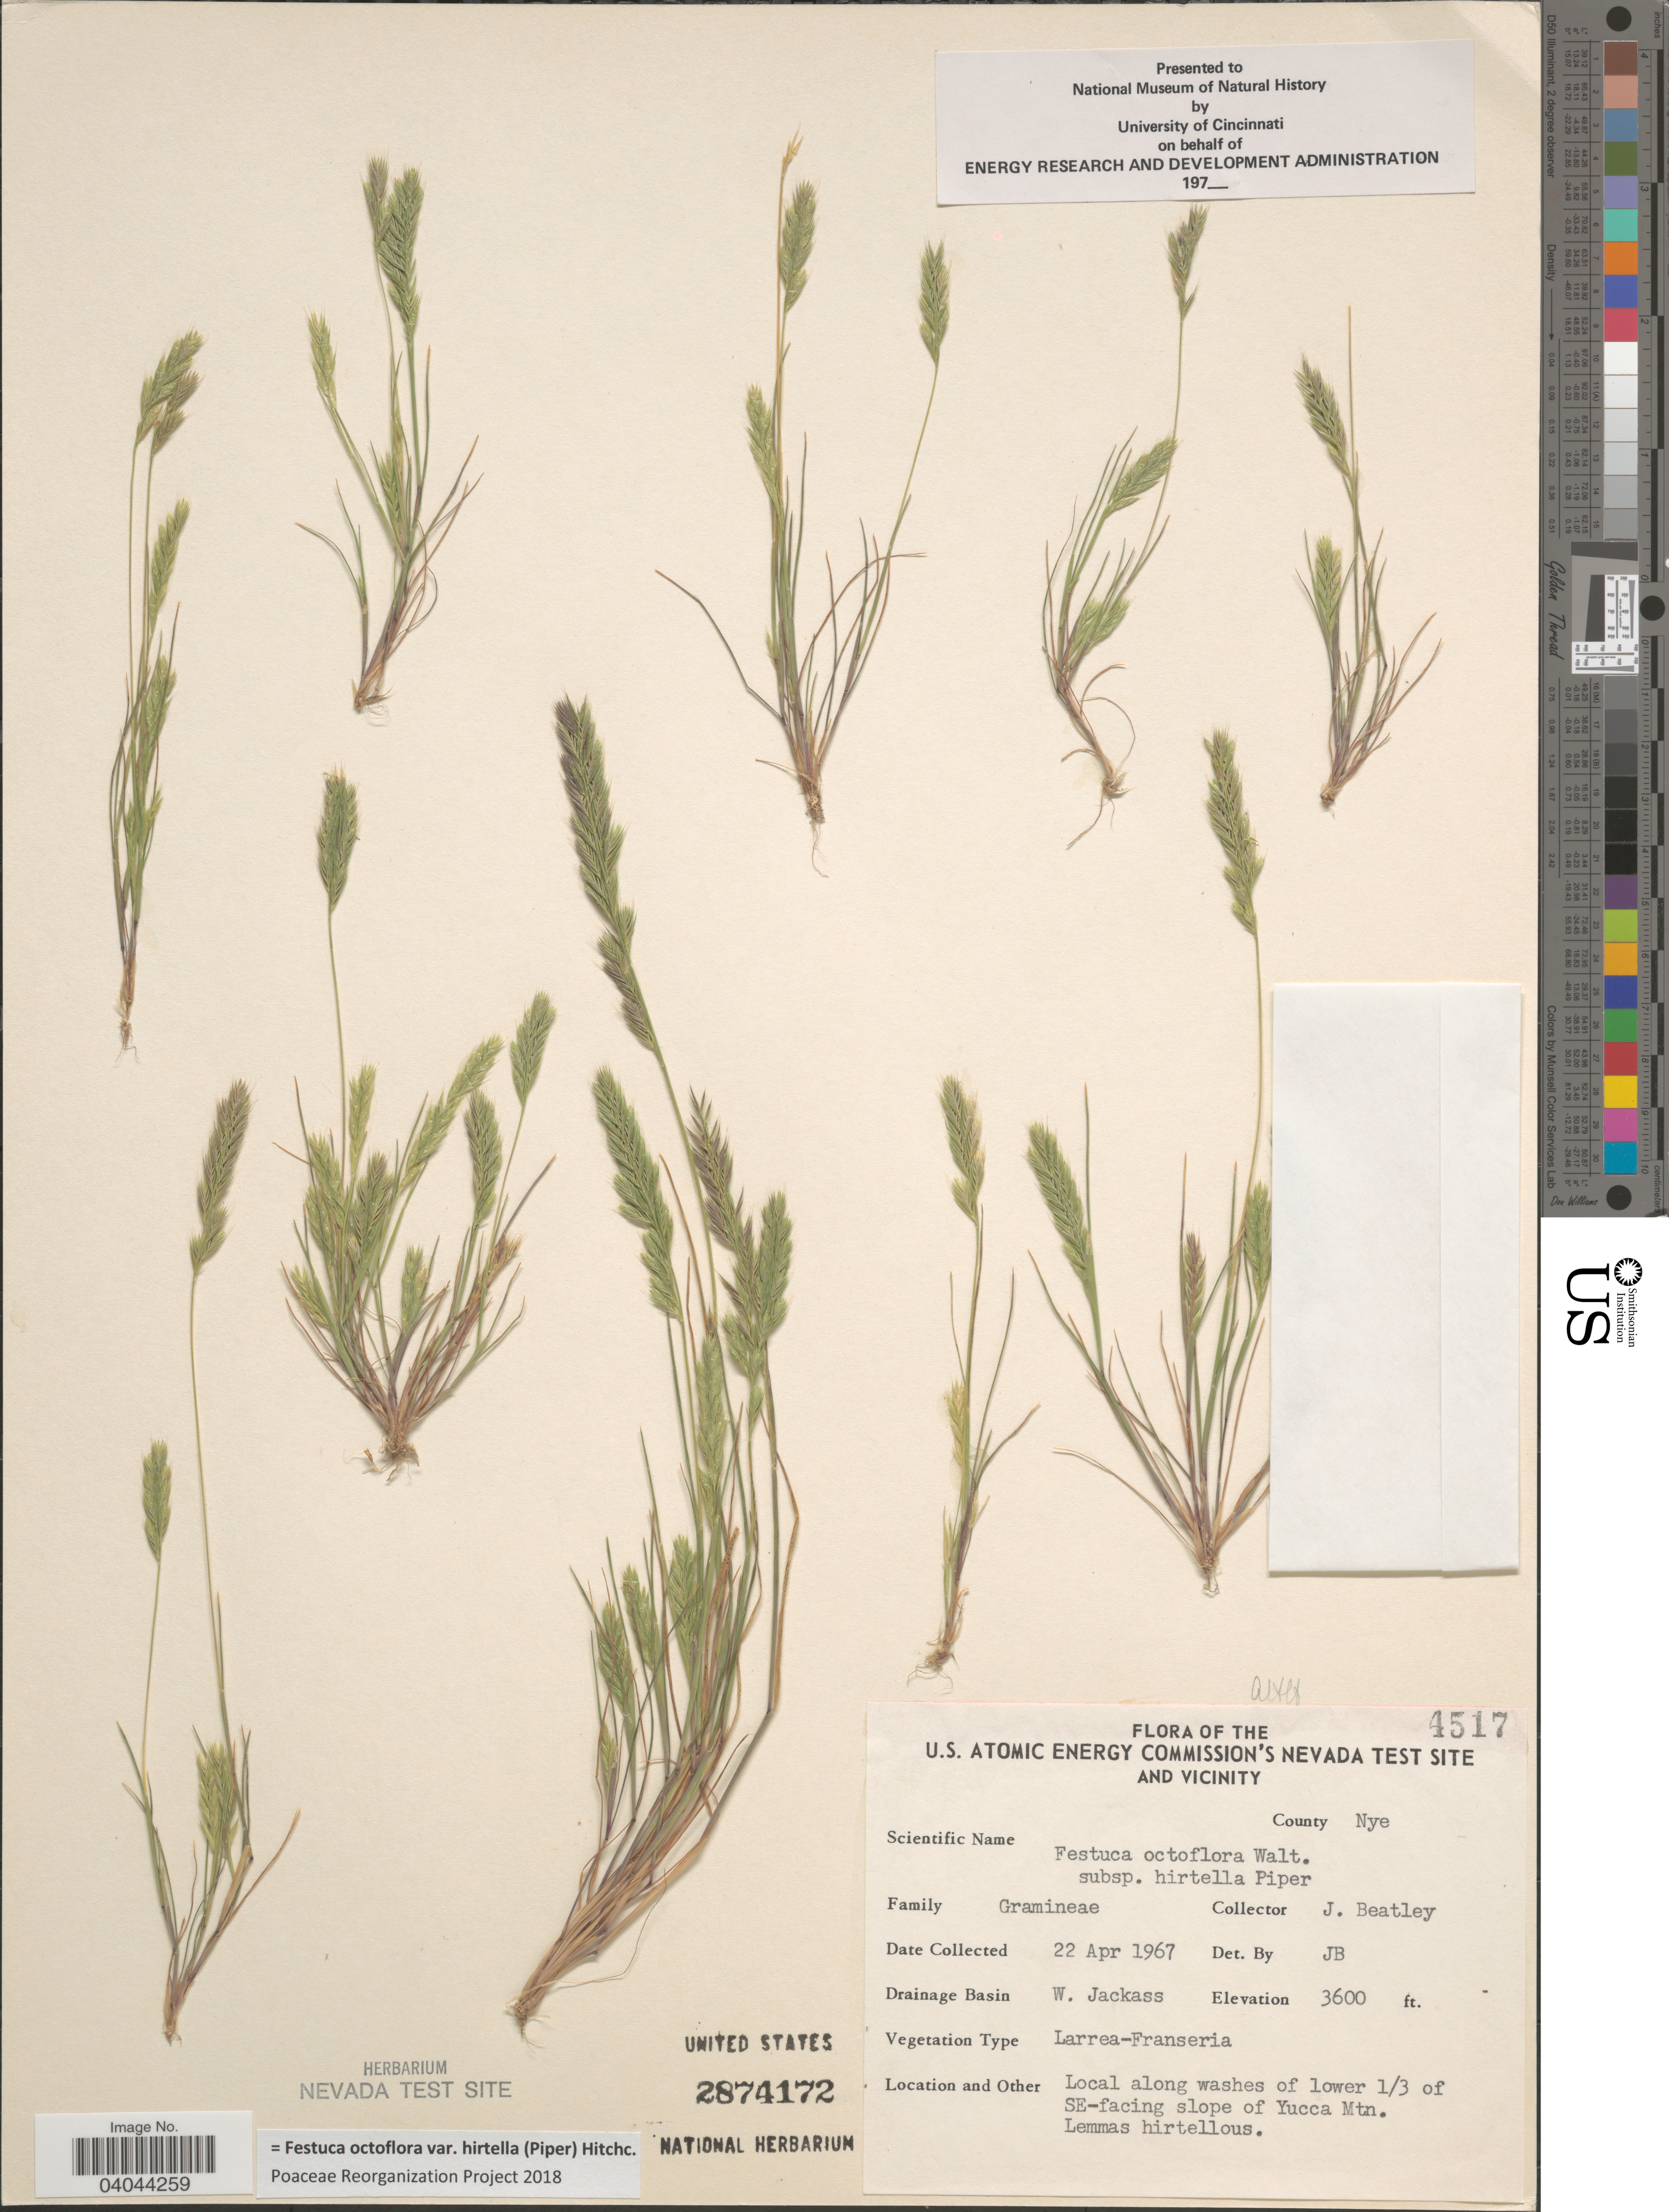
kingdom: Plantae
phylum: Tracheophyta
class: Liliopsida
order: Poales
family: Poaceae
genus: Festuca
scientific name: Festuca octoflora var. hirtella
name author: Piper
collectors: J. C. Beatley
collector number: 4517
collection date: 1967-04-22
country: United States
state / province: Nevada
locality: U.S. Atomic Energy Commission's Nevada Test Site and Vicinity. County Nye. Drainage Basin W. Jackass. Along washes of lower ⅓ of SE-facing slope of Yucca Mtn.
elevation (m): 1097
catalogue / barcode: US 2874172